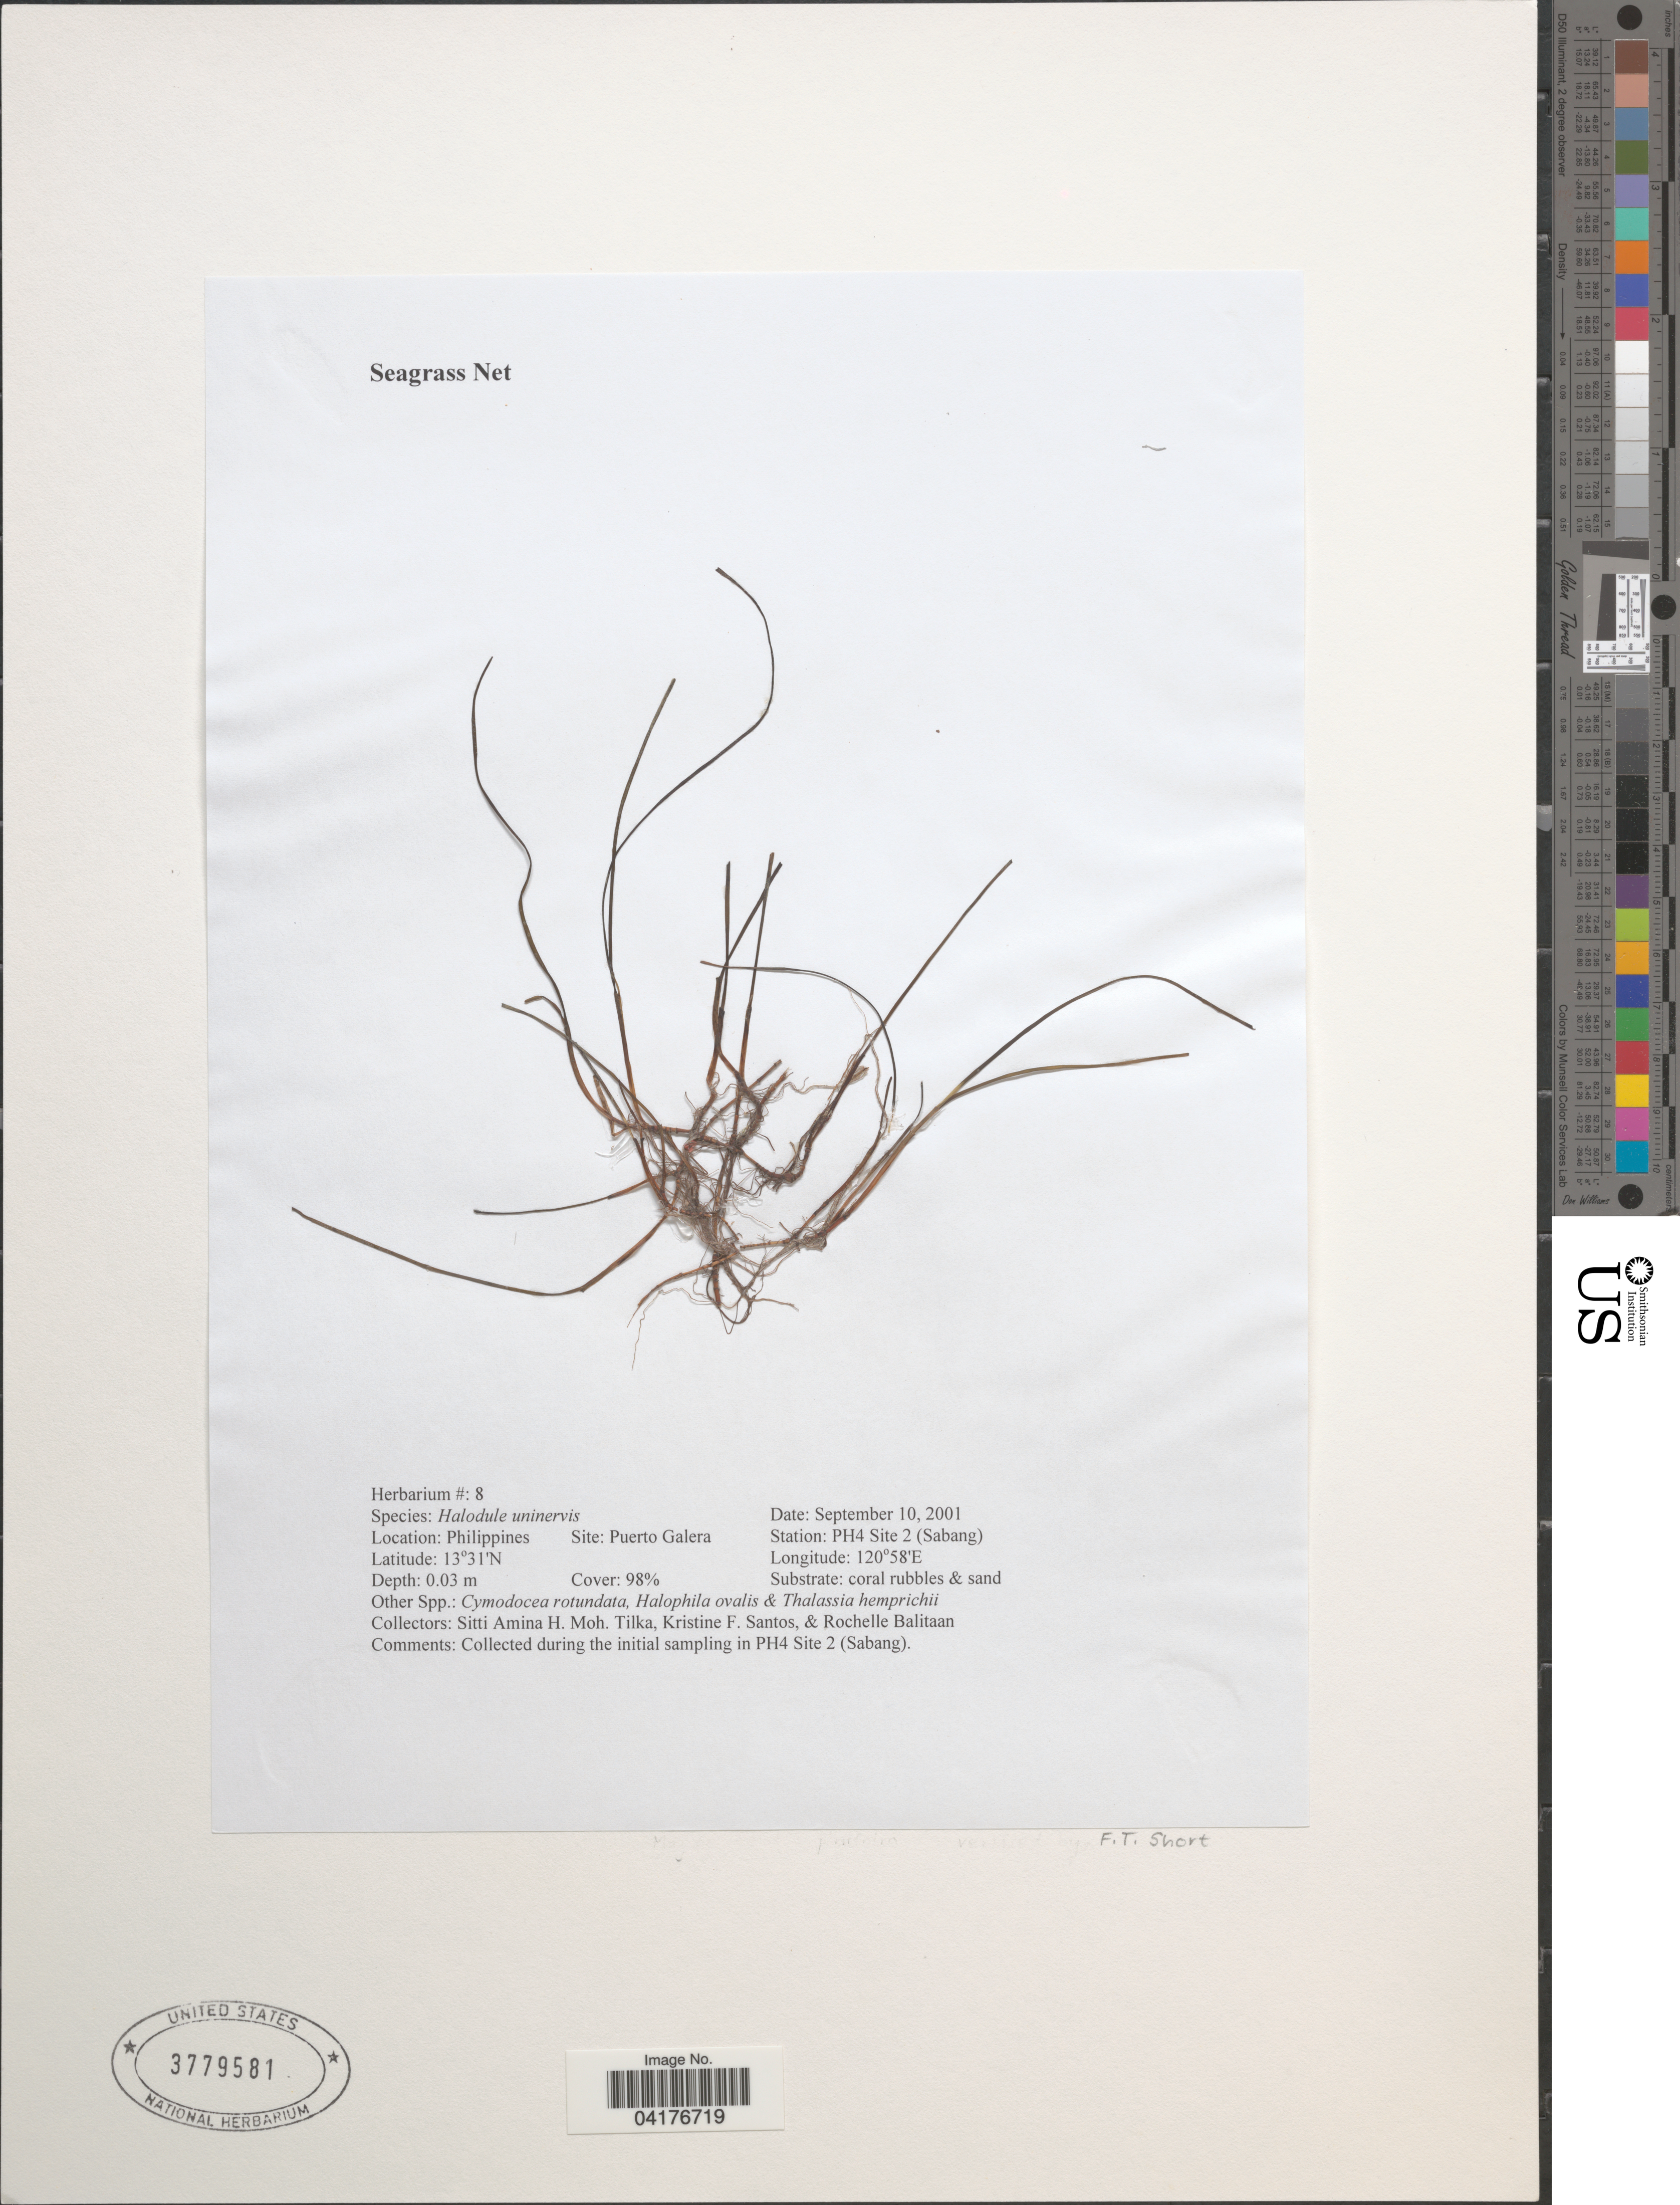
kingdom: Plantae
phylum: Tracheophyta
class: Liliopsida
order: Alismatales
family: Cymodoceaceae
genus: Halodule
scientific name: Halodule uninervis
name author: (Forssk.) Asch.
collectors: S. Tilka, K. Santos & R. Balitaan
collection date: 2001-09-10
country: Philippines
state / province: Mimaropa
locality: Site: Puerto Galera. Station: PH4 Site 2 (Sabang).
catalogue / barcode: US 3779581